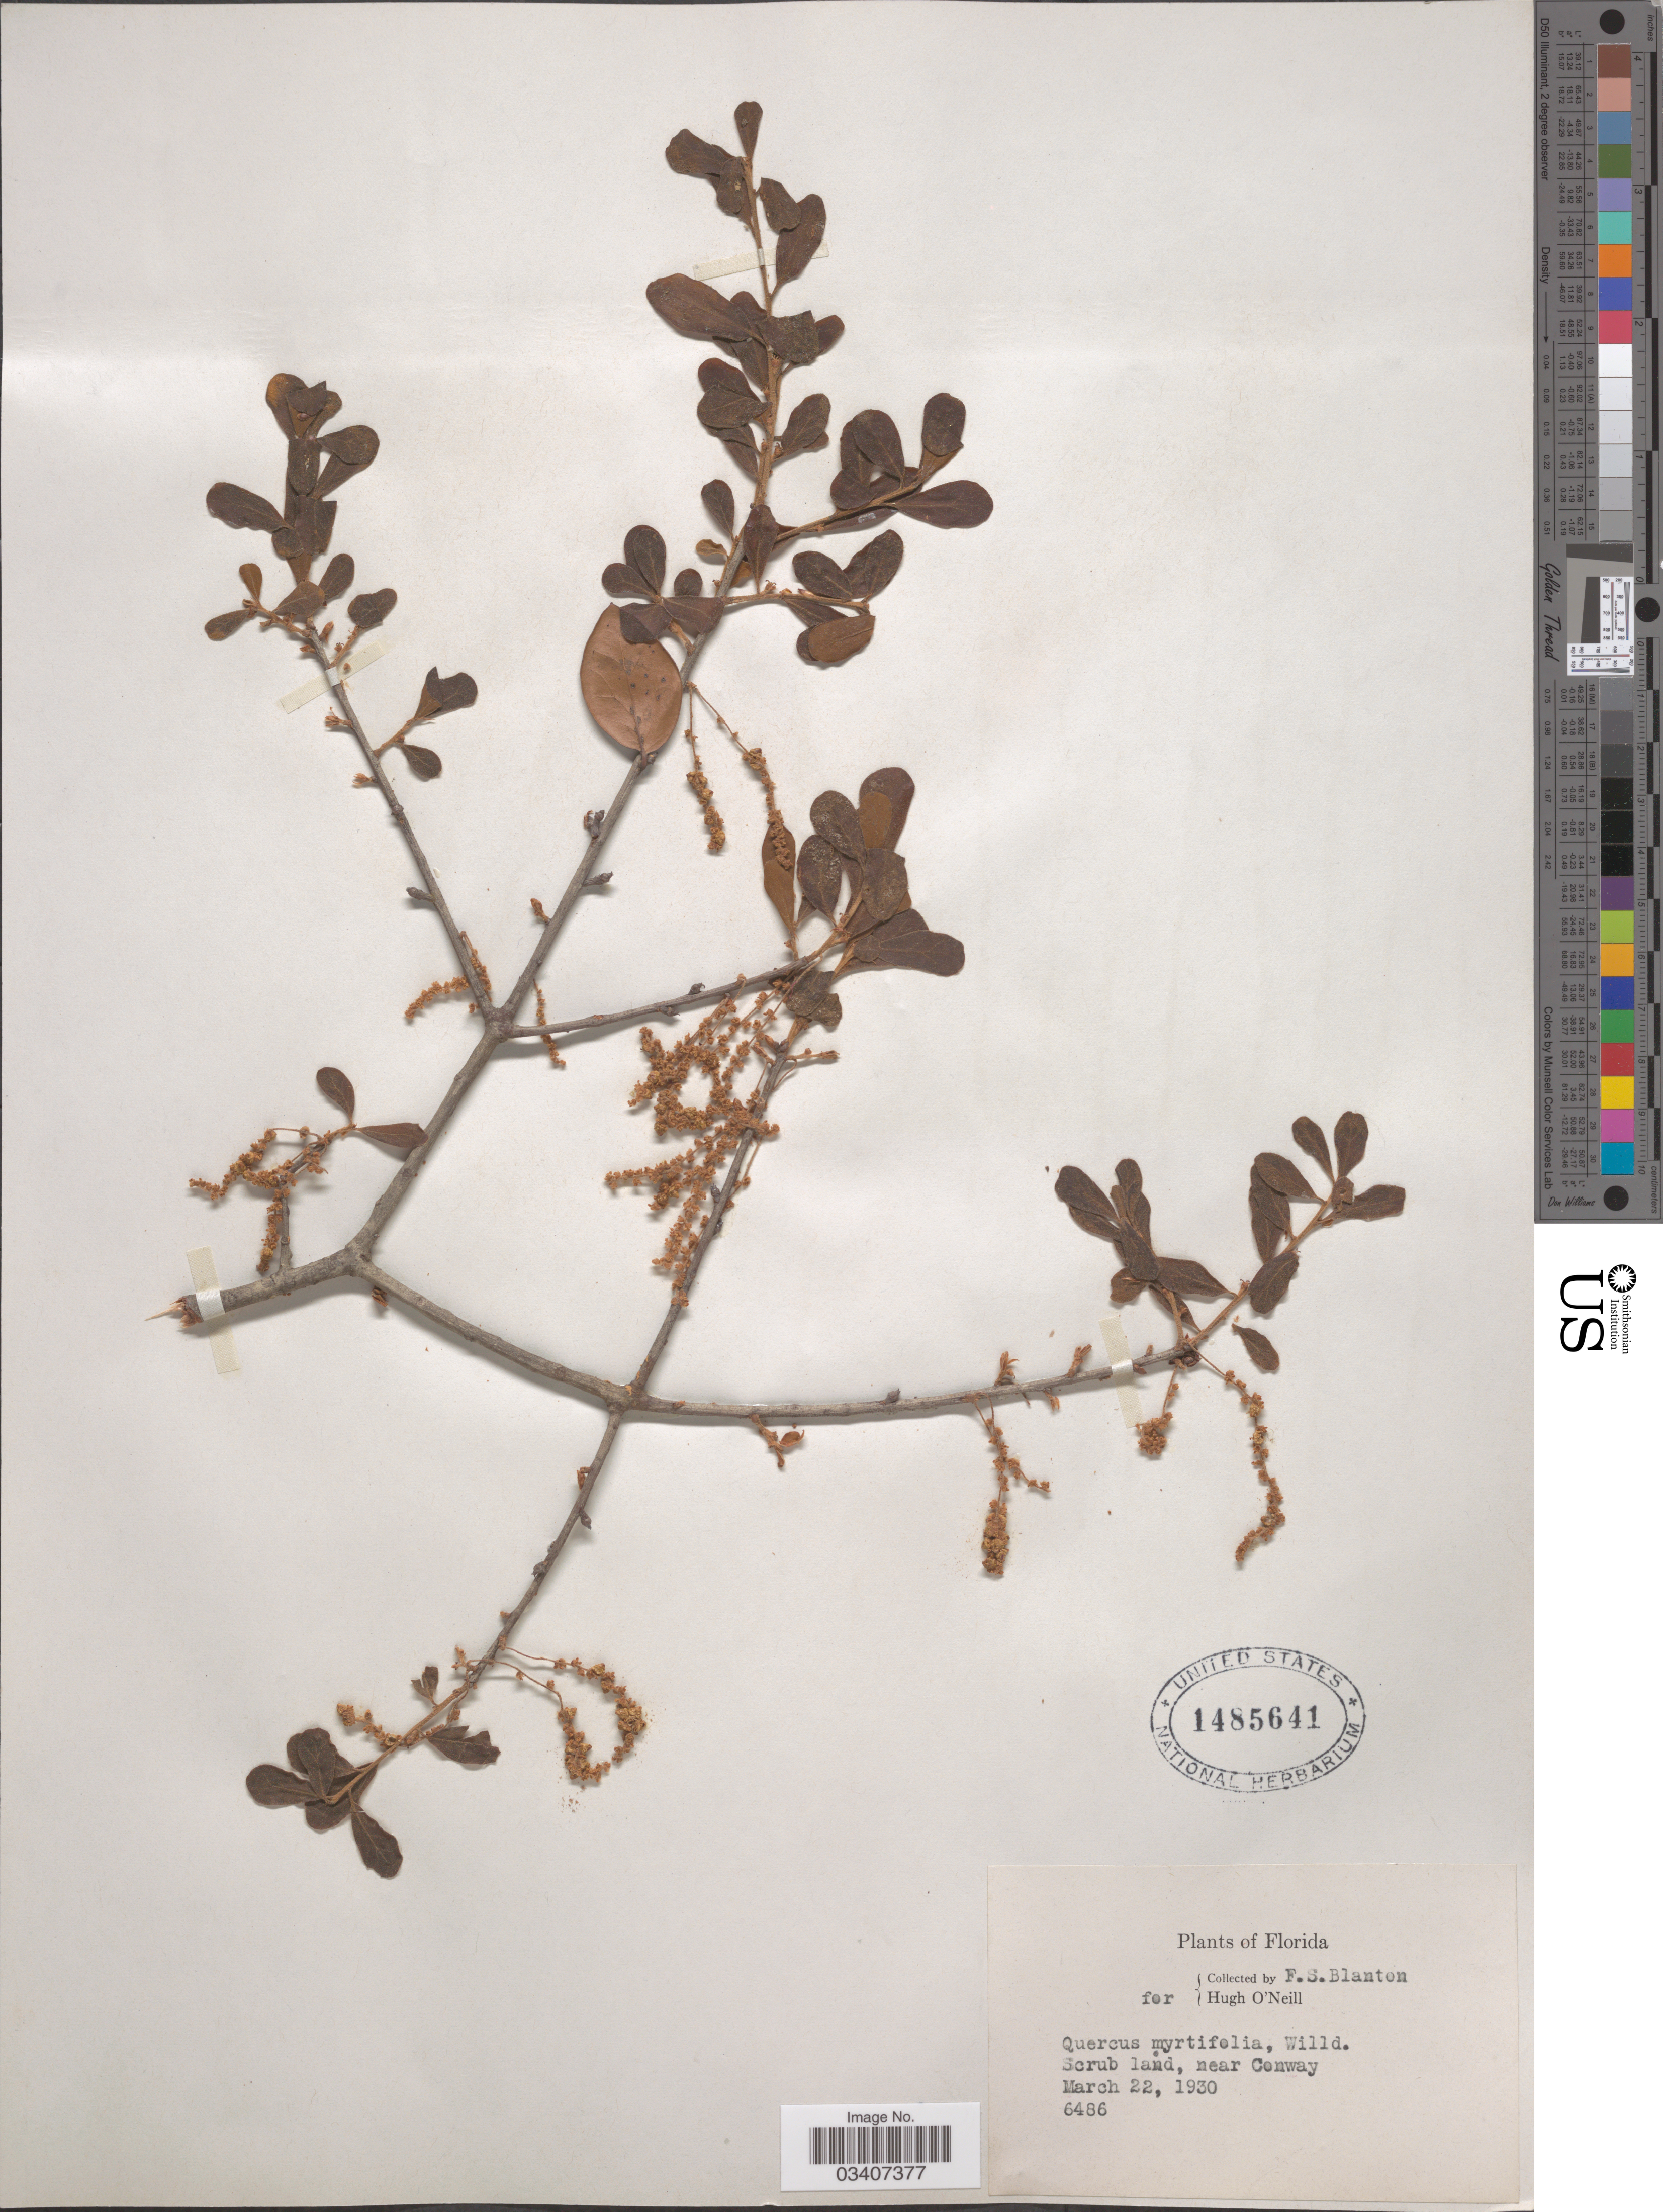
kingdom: Plantae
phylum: Tracheophyta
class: Magnoliopsida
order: Fagales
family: Fagaceae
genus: Quercus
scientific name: Quercus myrtifolia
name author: Willd.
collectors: F. S. Blanton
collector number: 6486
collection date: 1930-03-22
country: United States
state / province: Florida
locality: Near Conway.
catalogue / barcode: US 1485641